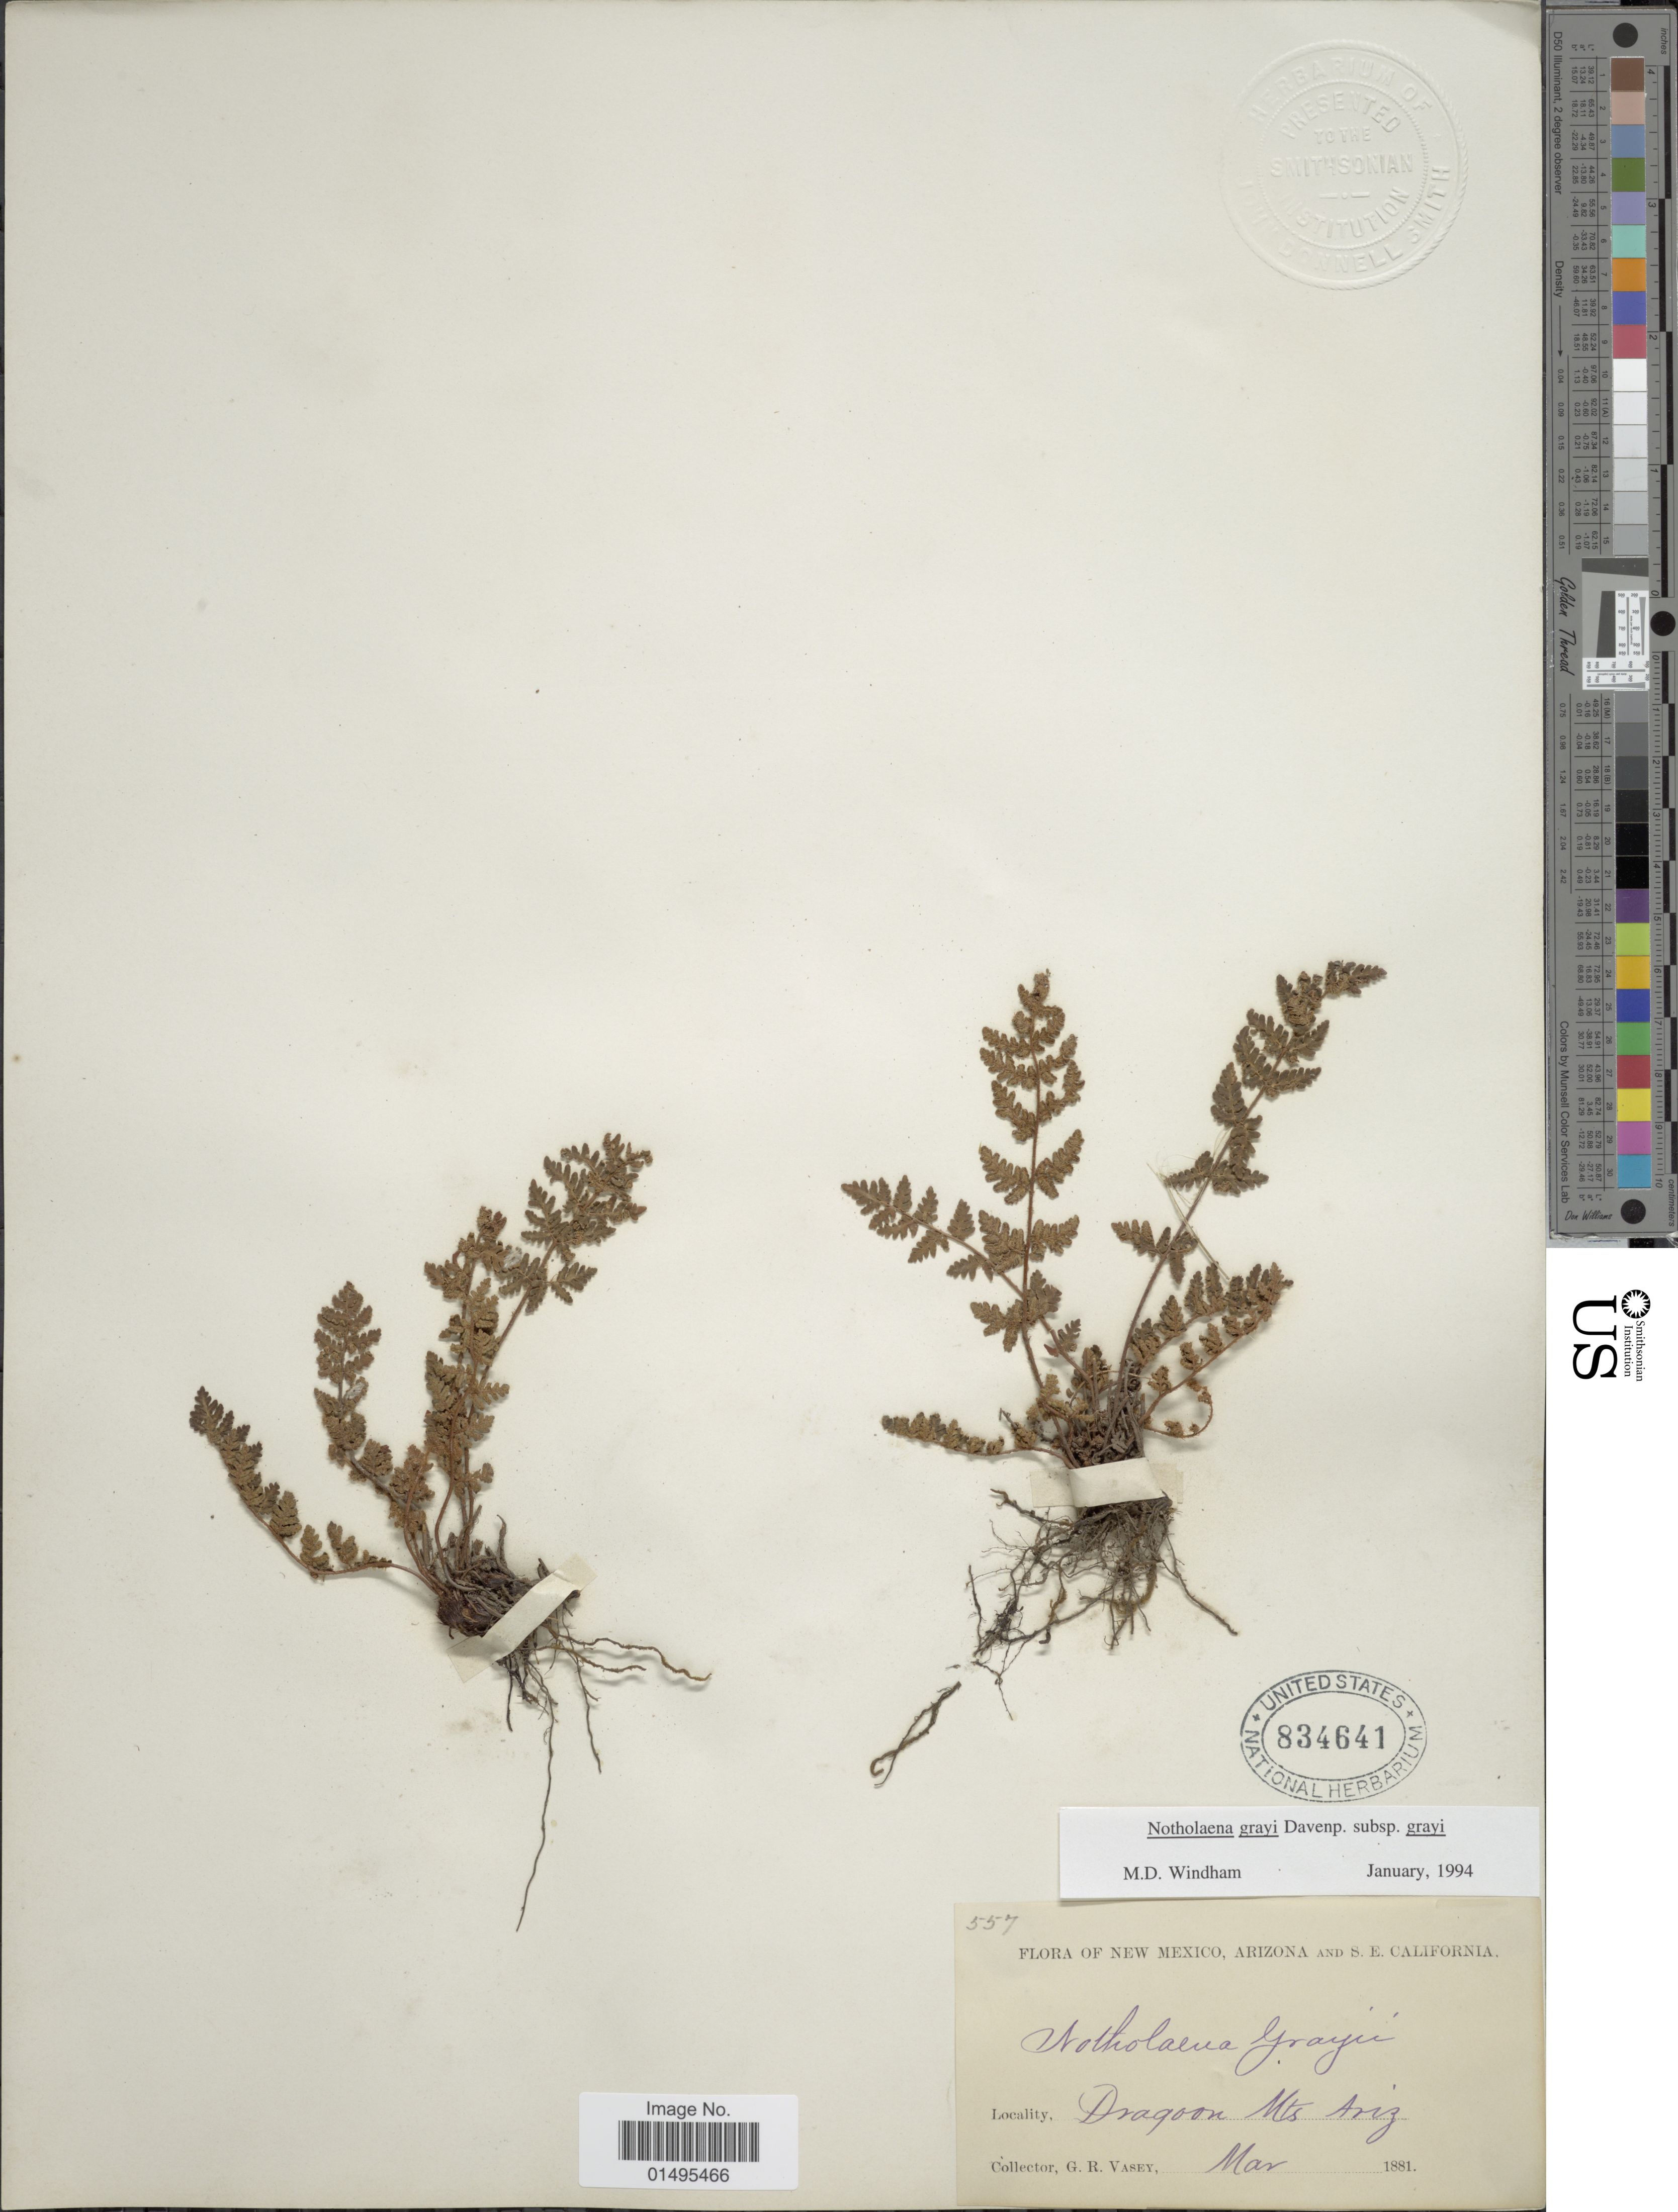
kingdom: Plantae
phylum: Tracheophyta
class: Polypodiopsida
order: Polypodiales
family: Pteridaceae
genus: Notholaena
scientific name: Notholaena grayi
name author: Davenp.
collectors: G. R. Vasey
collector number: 557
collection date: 1881-03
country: United States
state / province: Arizona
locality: Dragoon Mts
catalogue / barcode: US 834641